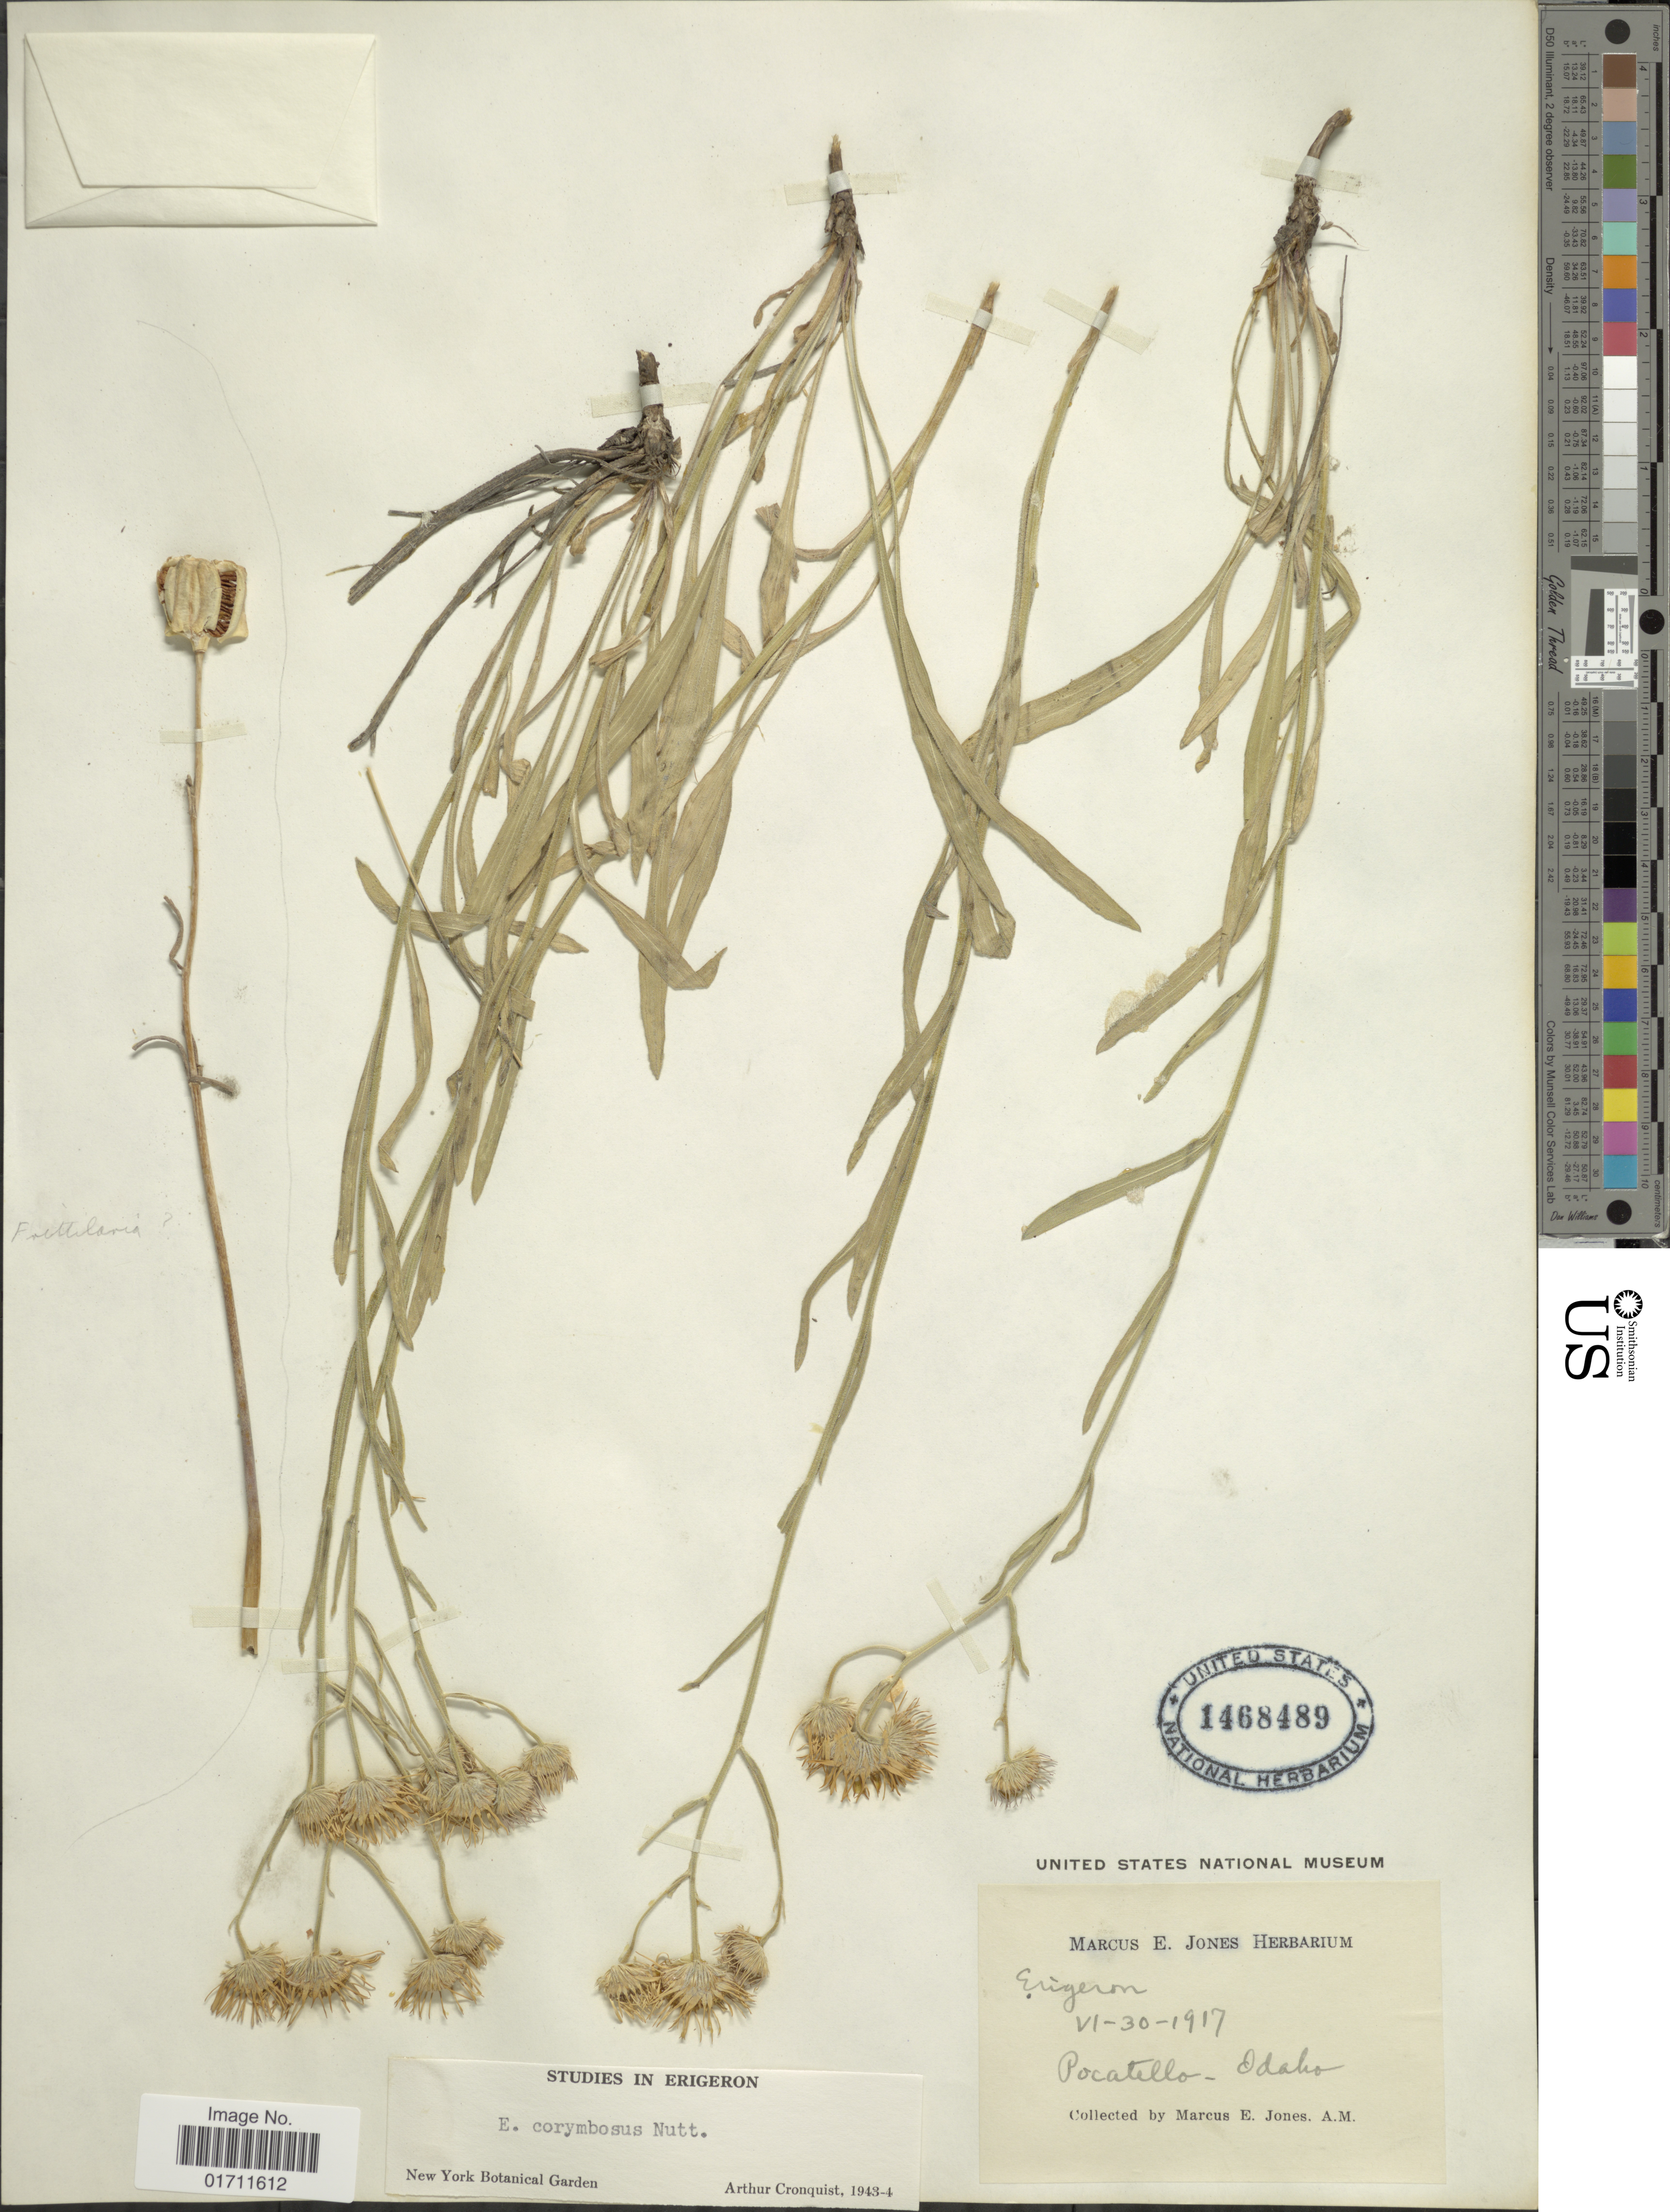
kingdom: Plantae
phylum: Tracheophyta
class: Magnoliopsida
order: Asterales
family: Asteraceae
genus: Erigeron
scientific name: Erigeron corymbosus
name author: Nutt.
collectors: M. E. Jones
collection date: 1917-06-30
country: United States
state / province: Idaho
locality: Pocatello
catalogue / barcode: US 1468489